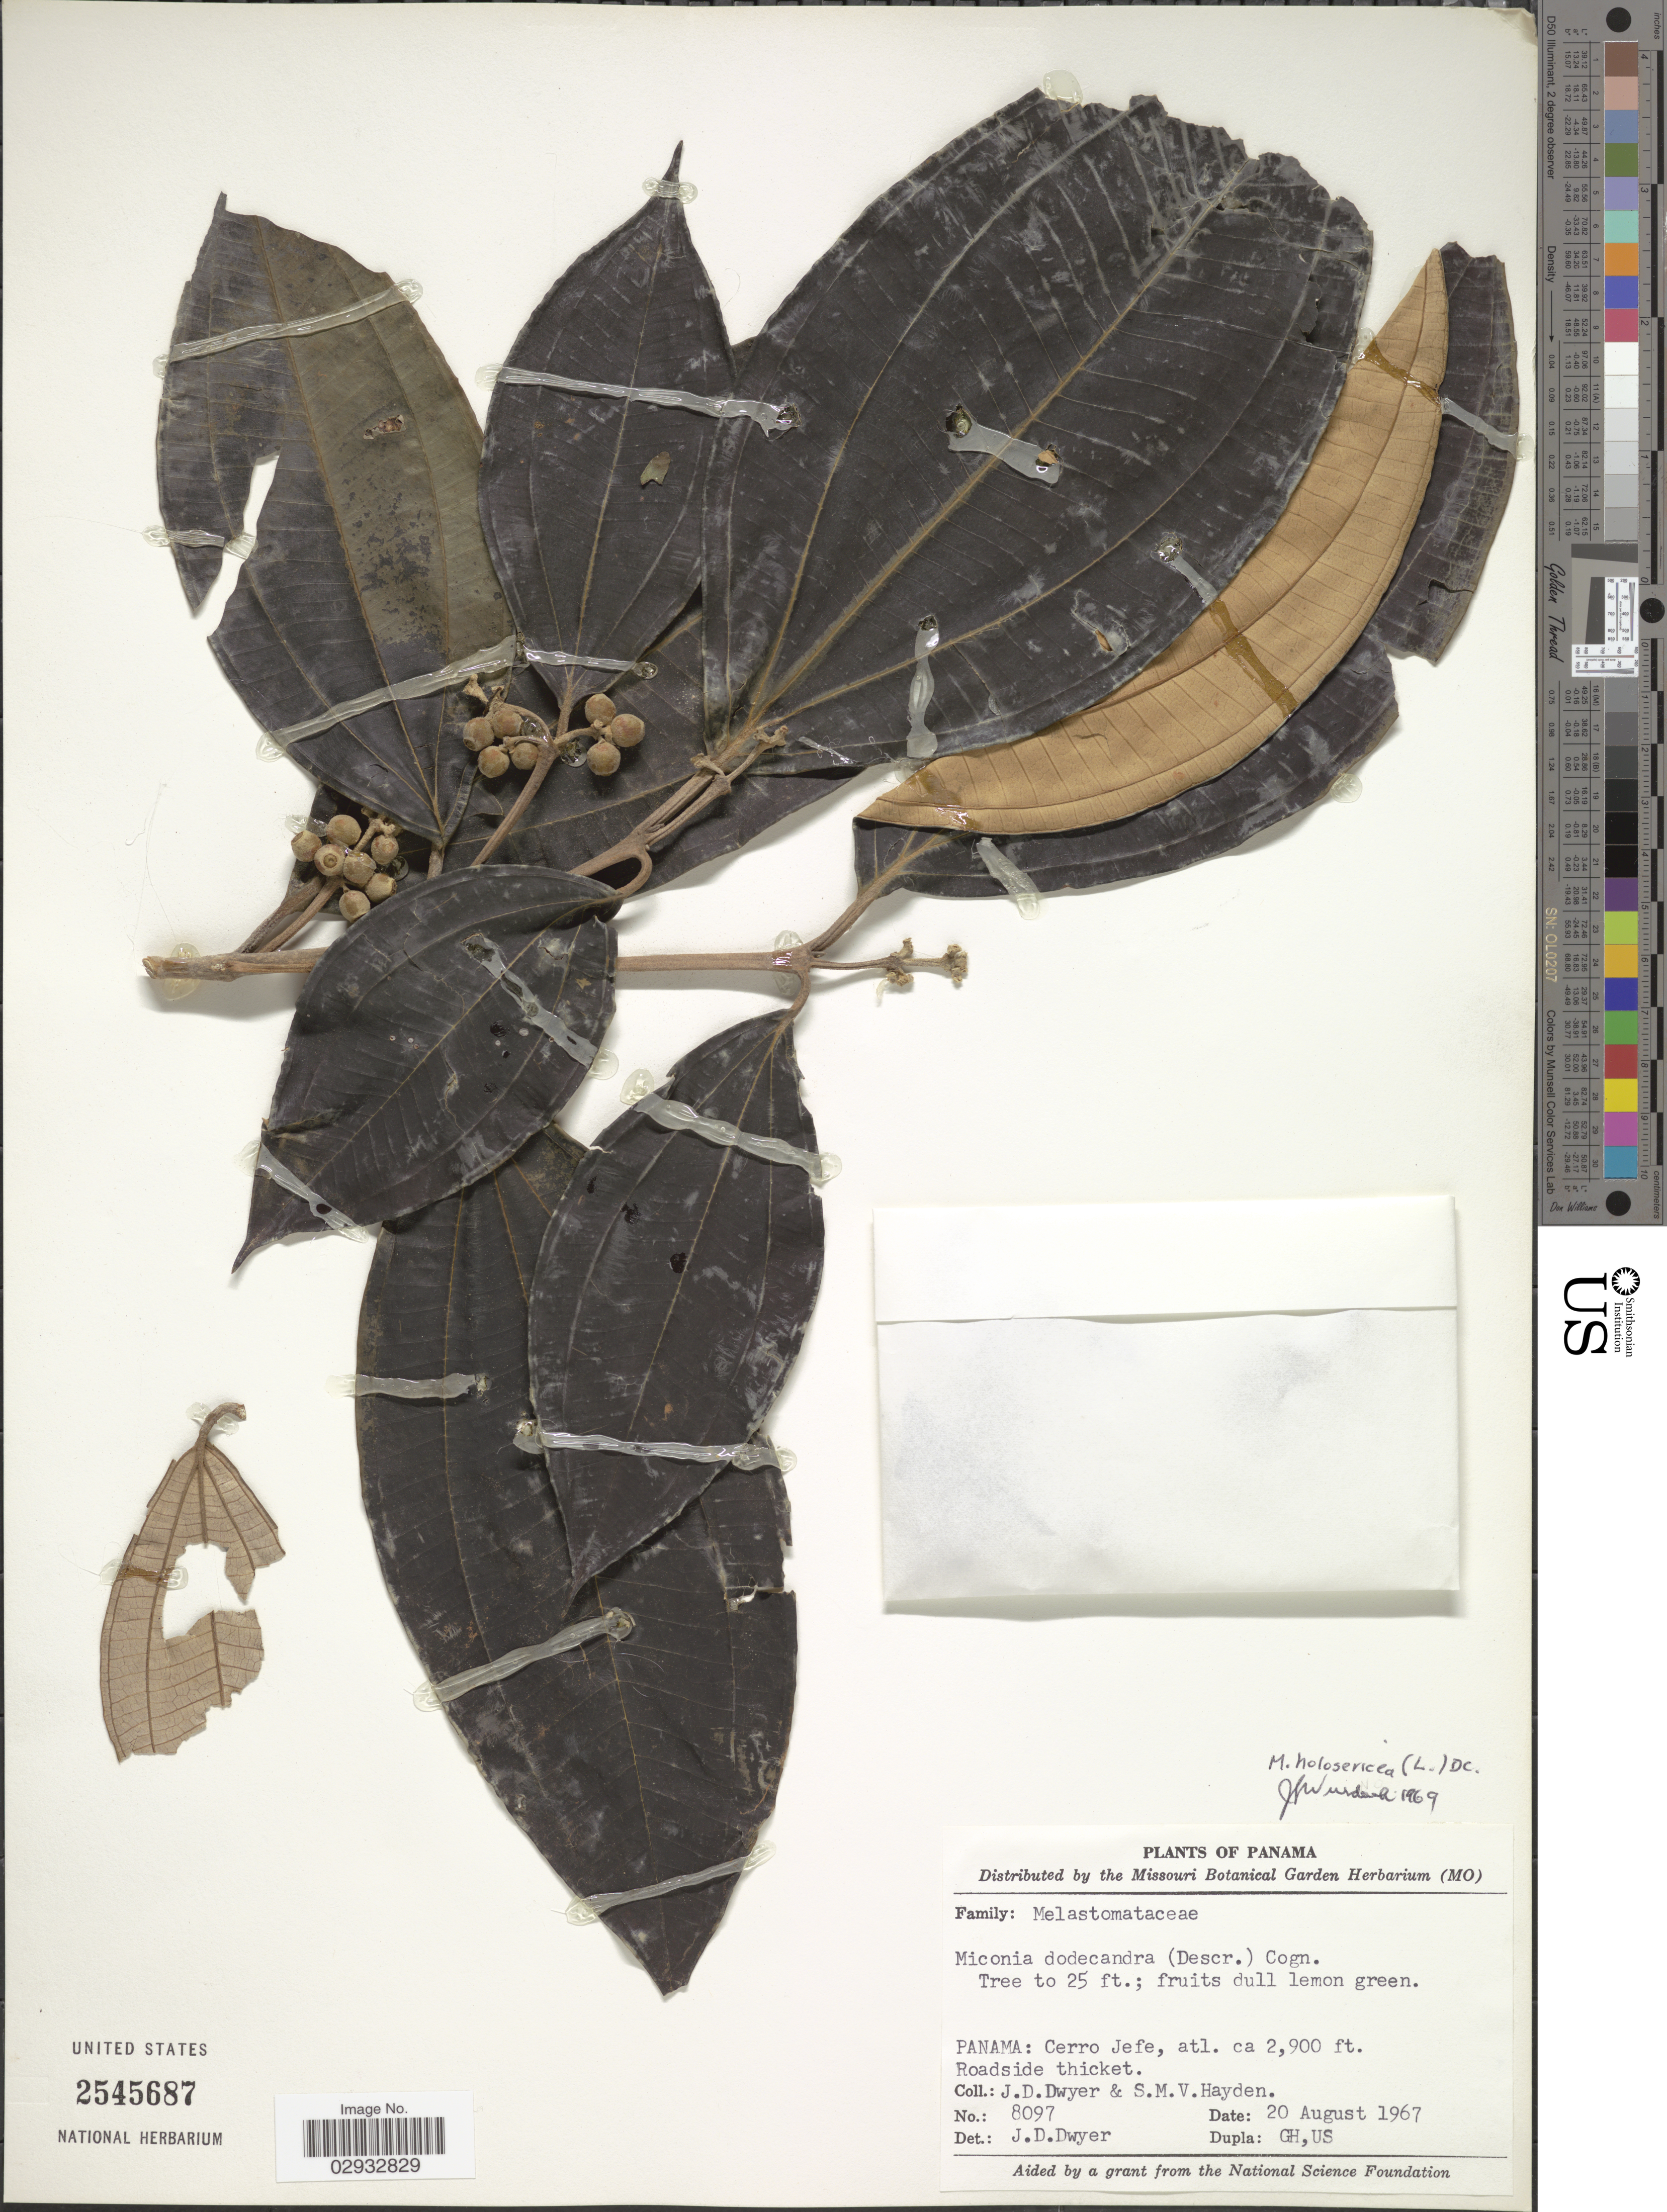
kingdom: Plantae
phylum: Tracheophyta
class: Magnoliopsida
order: Myrtales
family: Melastomataceae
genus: Miconia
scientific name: Miconia holosericea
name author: (L.) DC.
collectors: J. D. Dwyer & S. M. Hayden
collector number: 8097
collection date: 1967-08-20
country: Panama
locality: Cerro Jefe.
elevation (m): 884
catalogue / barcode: US 2545687